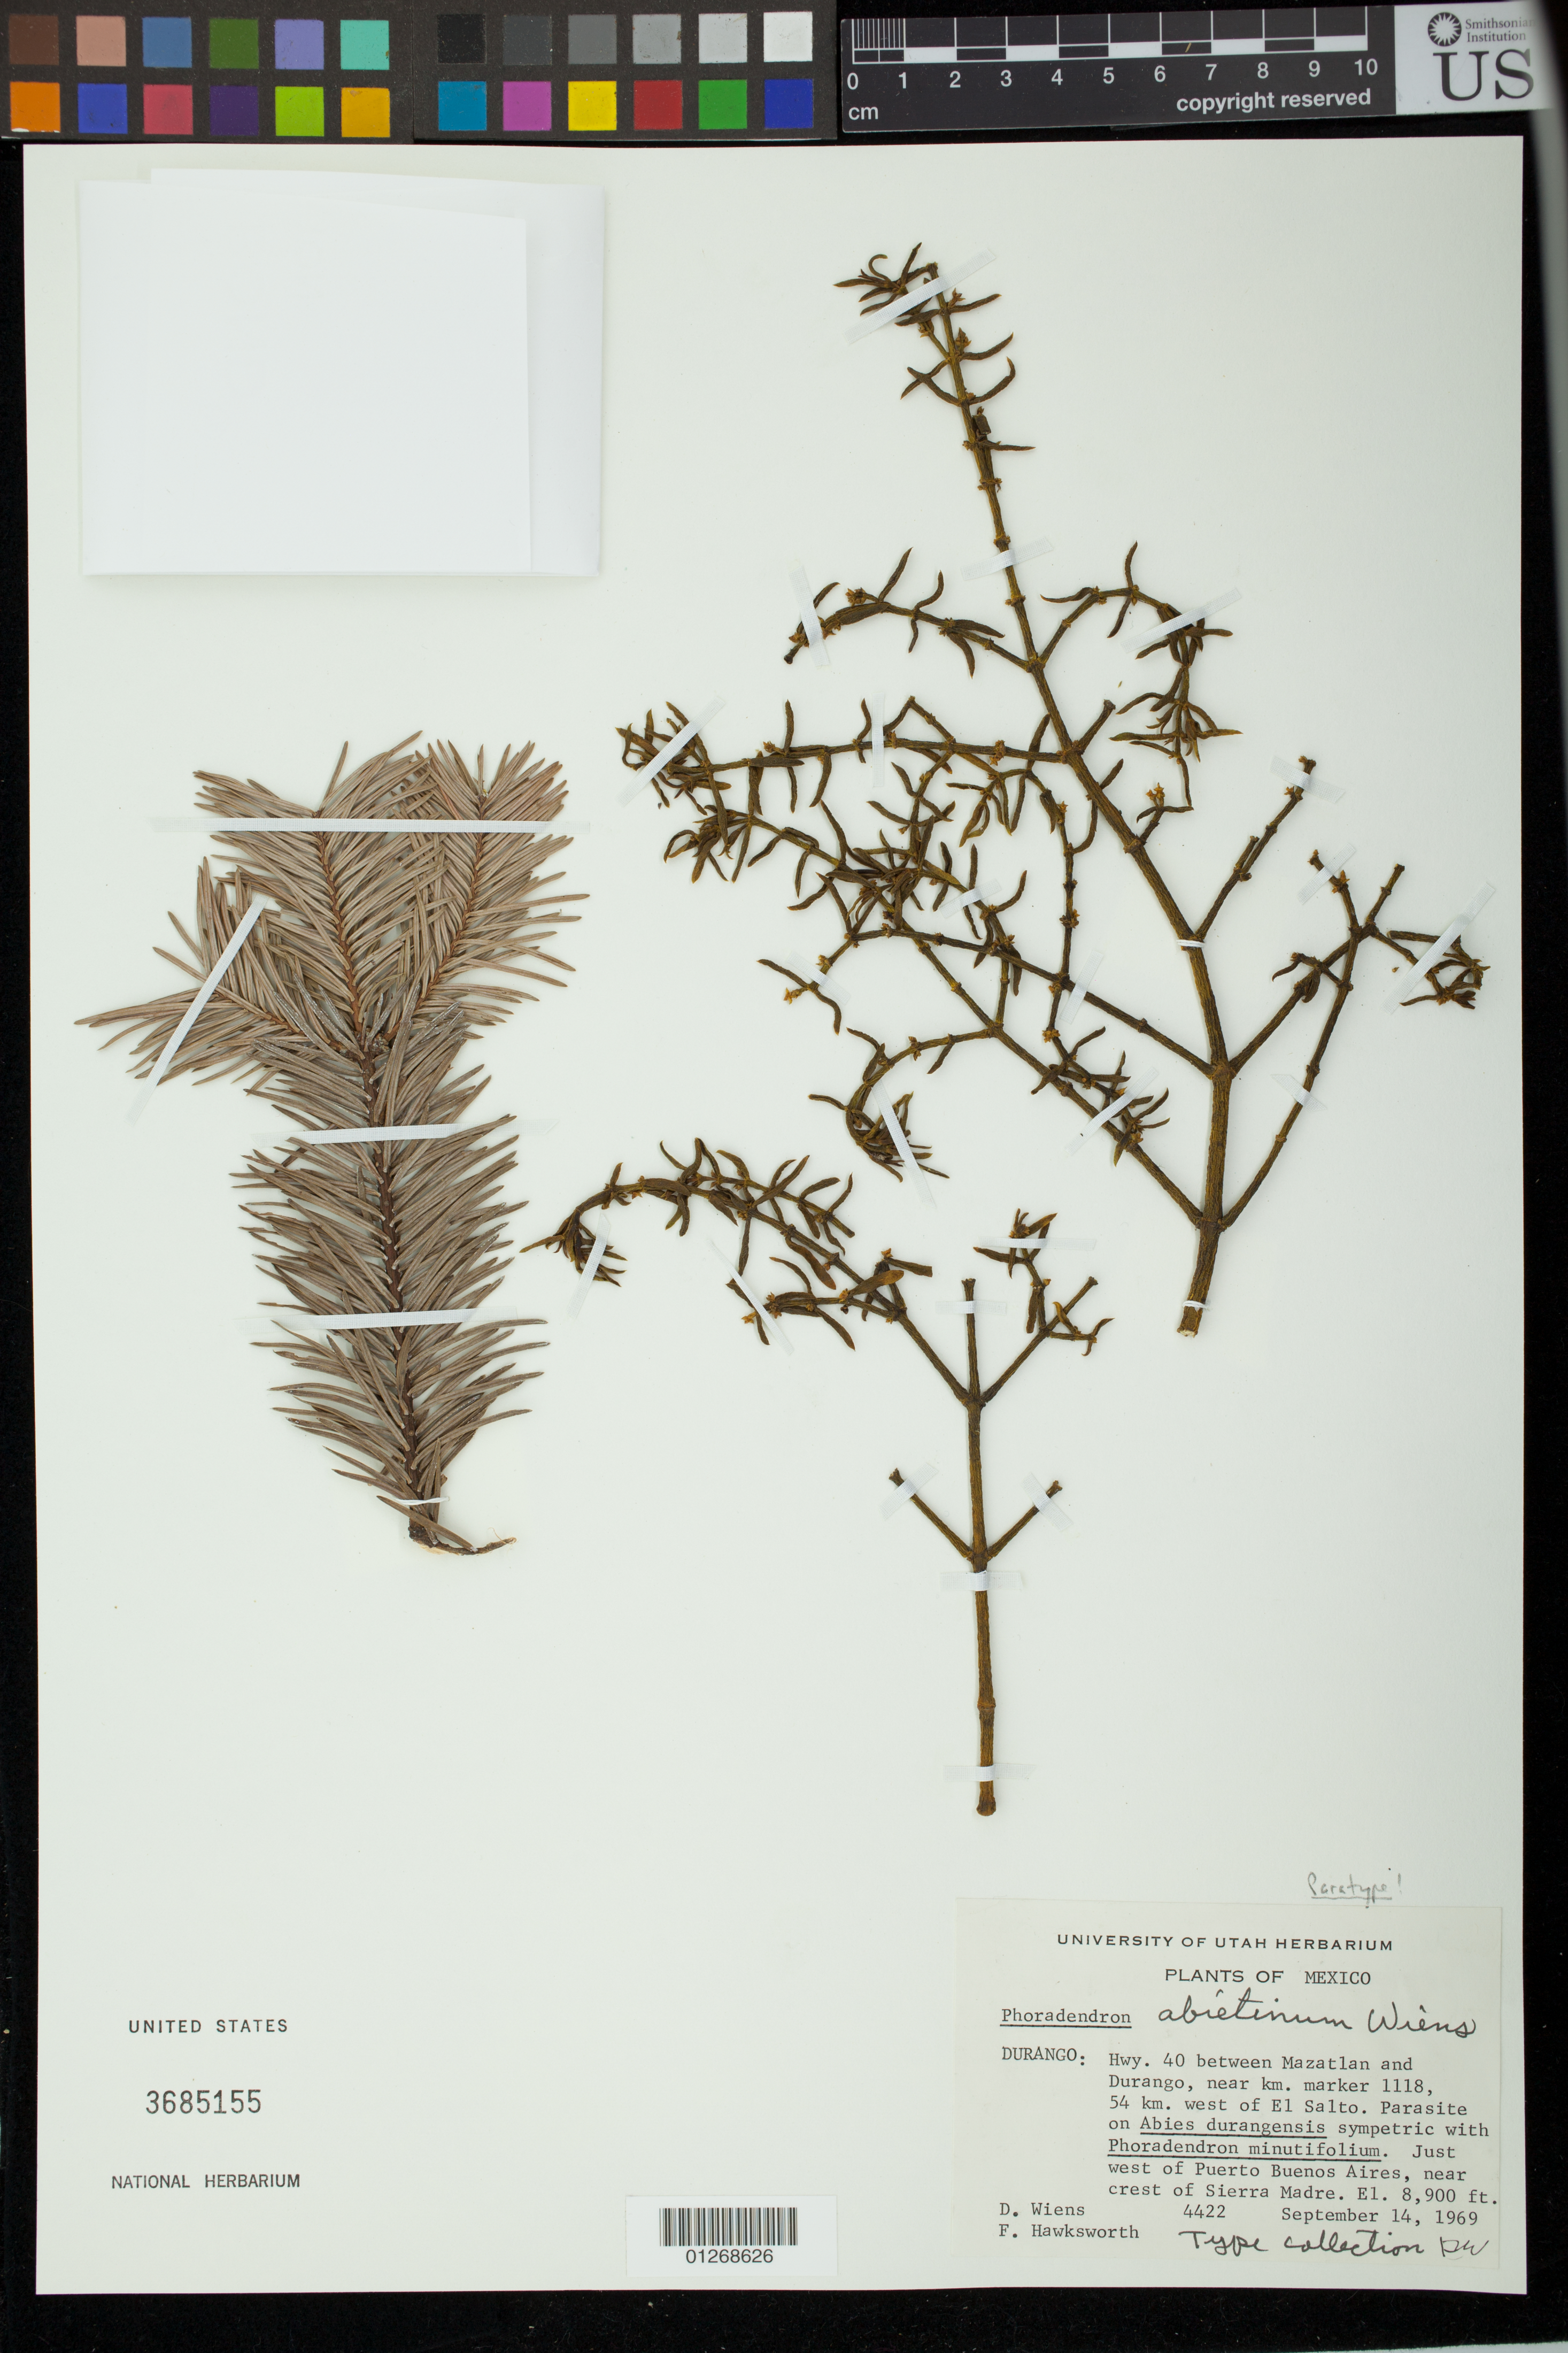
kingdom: Plantae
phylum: Tracheophyta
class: Magnoliopsida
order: Santalales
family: Viscaceae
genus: Phoradendron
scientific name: Phoradendron abietinum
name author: Wiens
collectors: D. Wiens & F. G. Hawksworth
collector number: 4422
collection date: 1969-09-14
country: Mexico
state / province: Durango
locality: Durango: Hwy. 40 between Mazatlan and Durango, near km marker 1118, 54 km west of El Salto. Just west of Puerto Buenos Aires, near crest of Sierra Madre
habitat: Parasite on Abies durangensis sympatric with Phoradendron minutifolium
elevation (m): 2713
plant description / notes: Annotated as "Type collection DW" [=Del Wiens] but specimen is a paratype.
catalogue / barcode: US 3685155